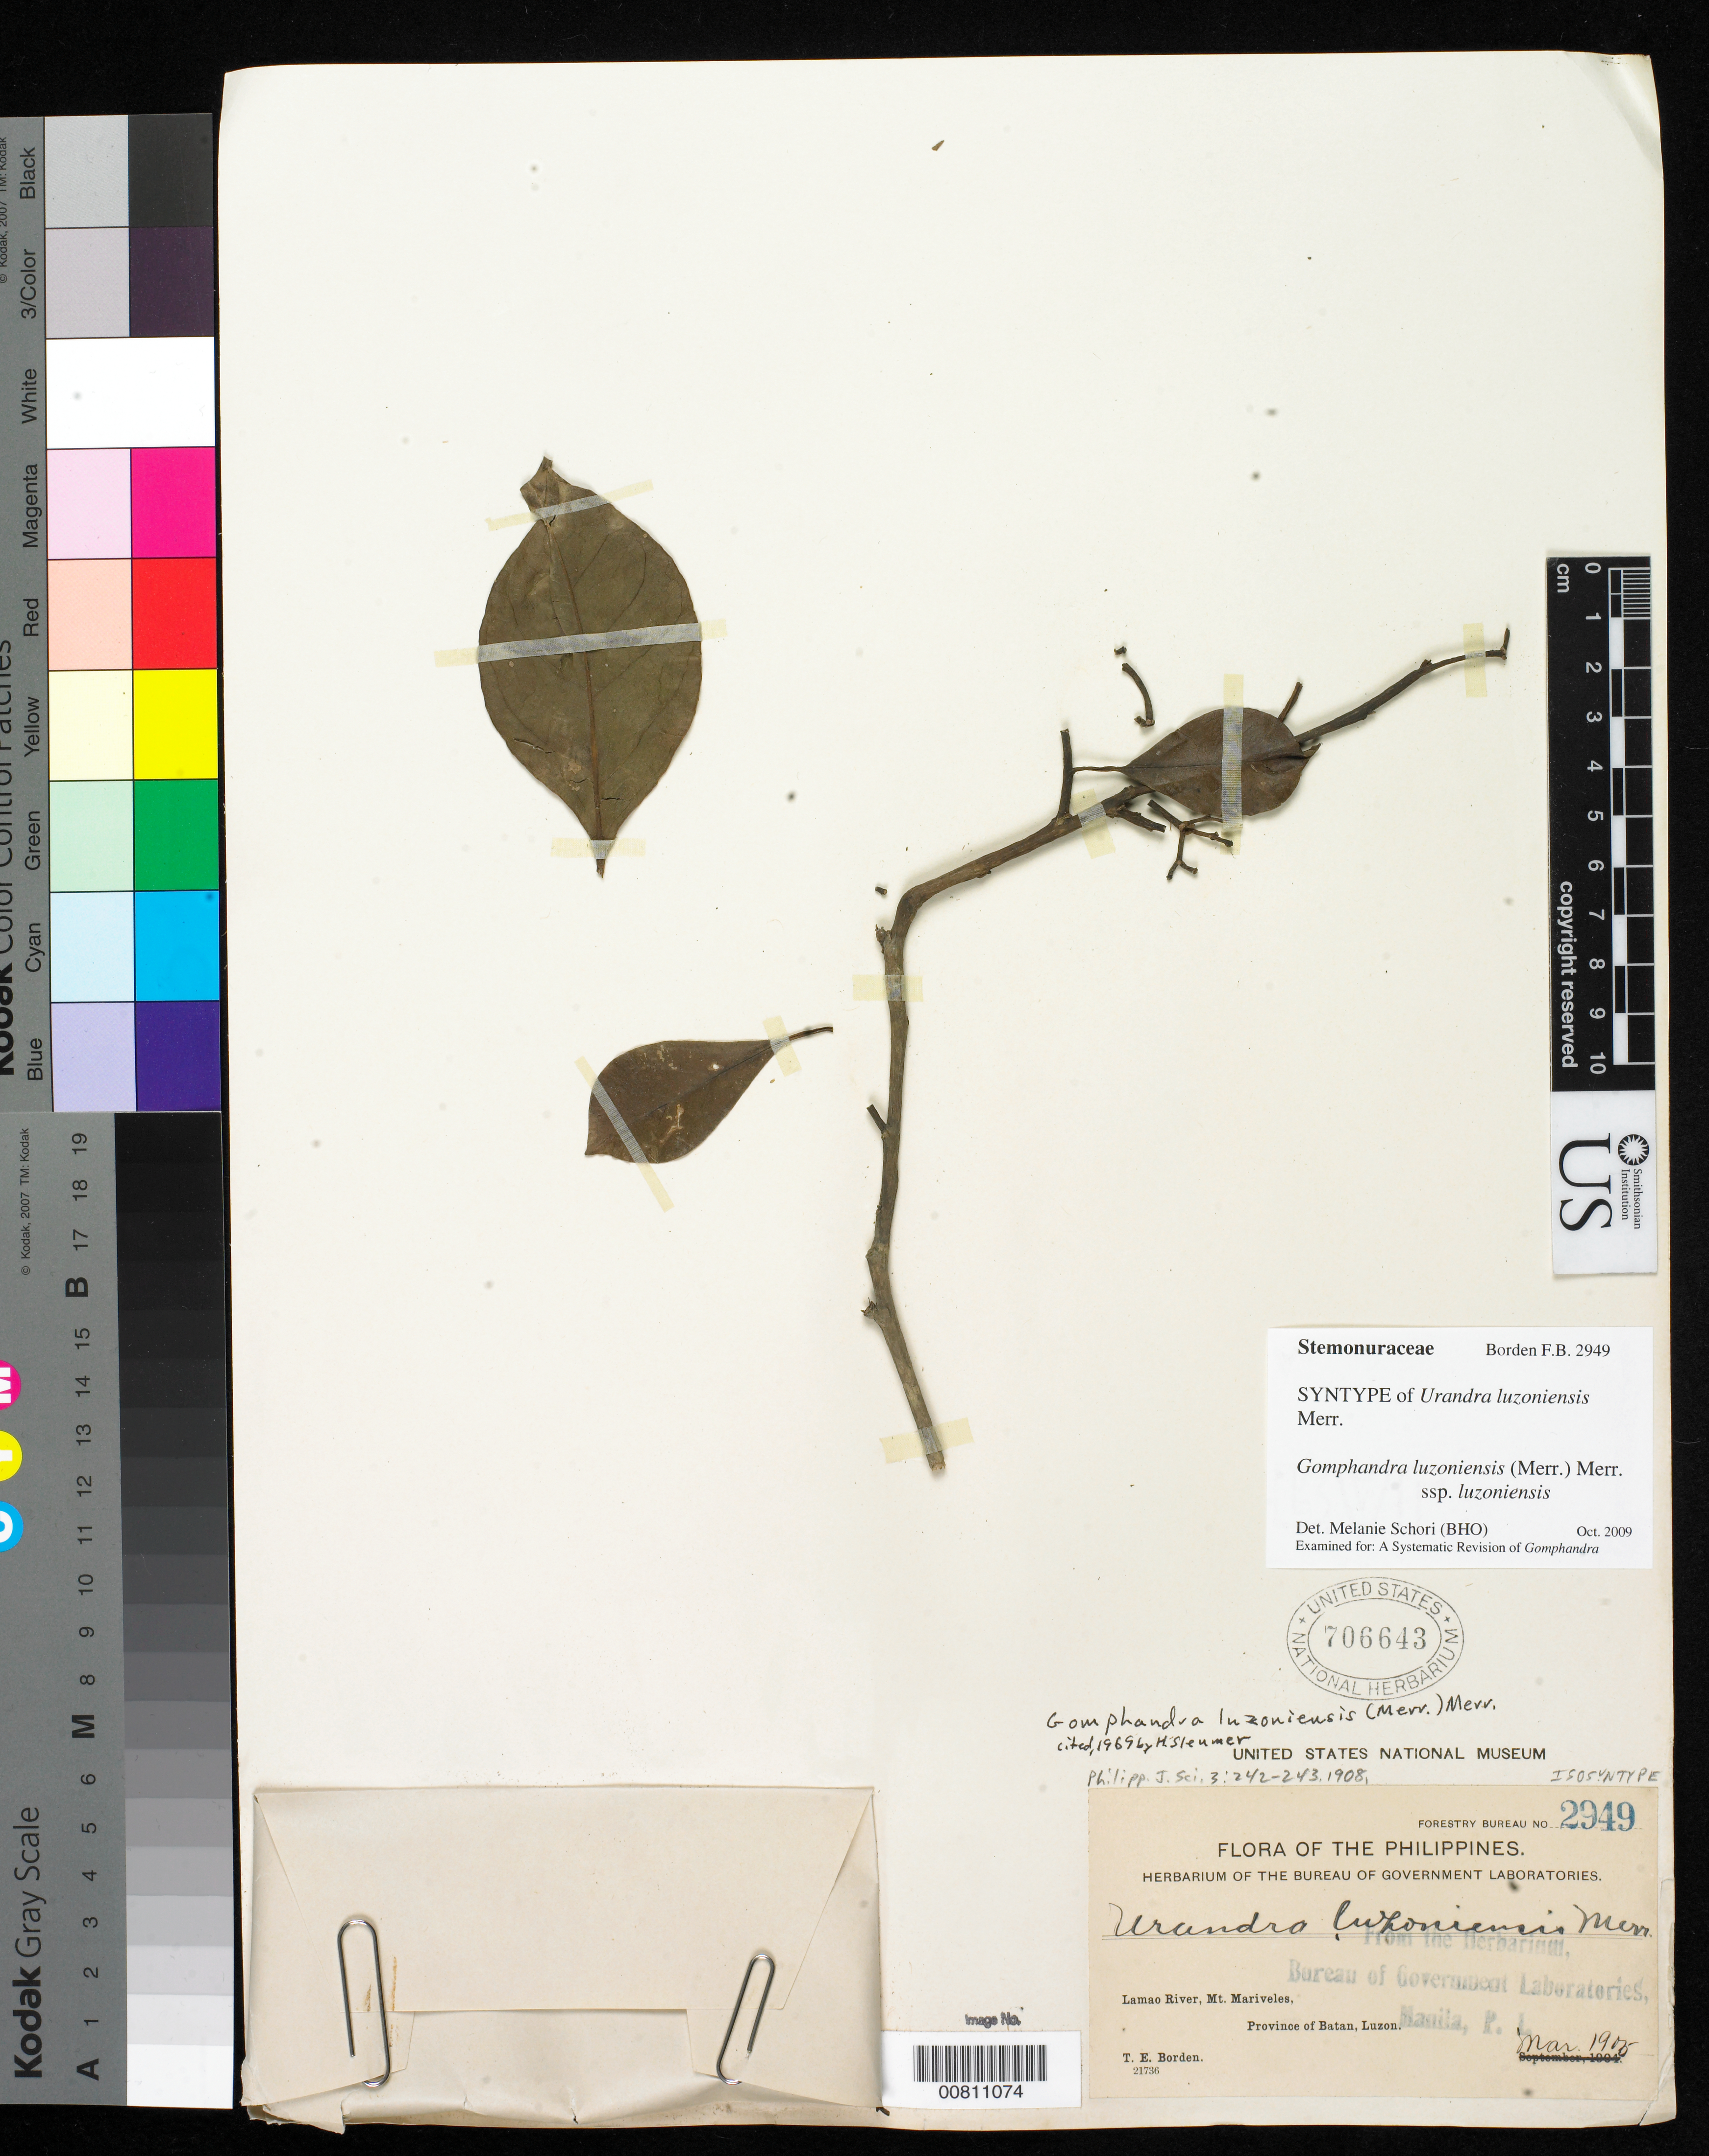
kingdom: Plantae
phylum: Tracheophyta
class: Magnoliopsida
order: Cardiopteridales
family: Stemonuraceae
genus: Urandra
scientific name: Urandra luzoniensis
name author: Merr.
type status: Isosyntype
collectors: T. E. Borden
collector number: For. Bur. 2949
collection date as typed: Mar 1905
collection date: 1905-03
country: Philippines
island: Luzon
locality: Lamao River, Mt. Mariveles, Province of Batan, Luzon.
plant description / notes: Cited 1969 by H. Sleumer.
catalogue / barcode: US 706643